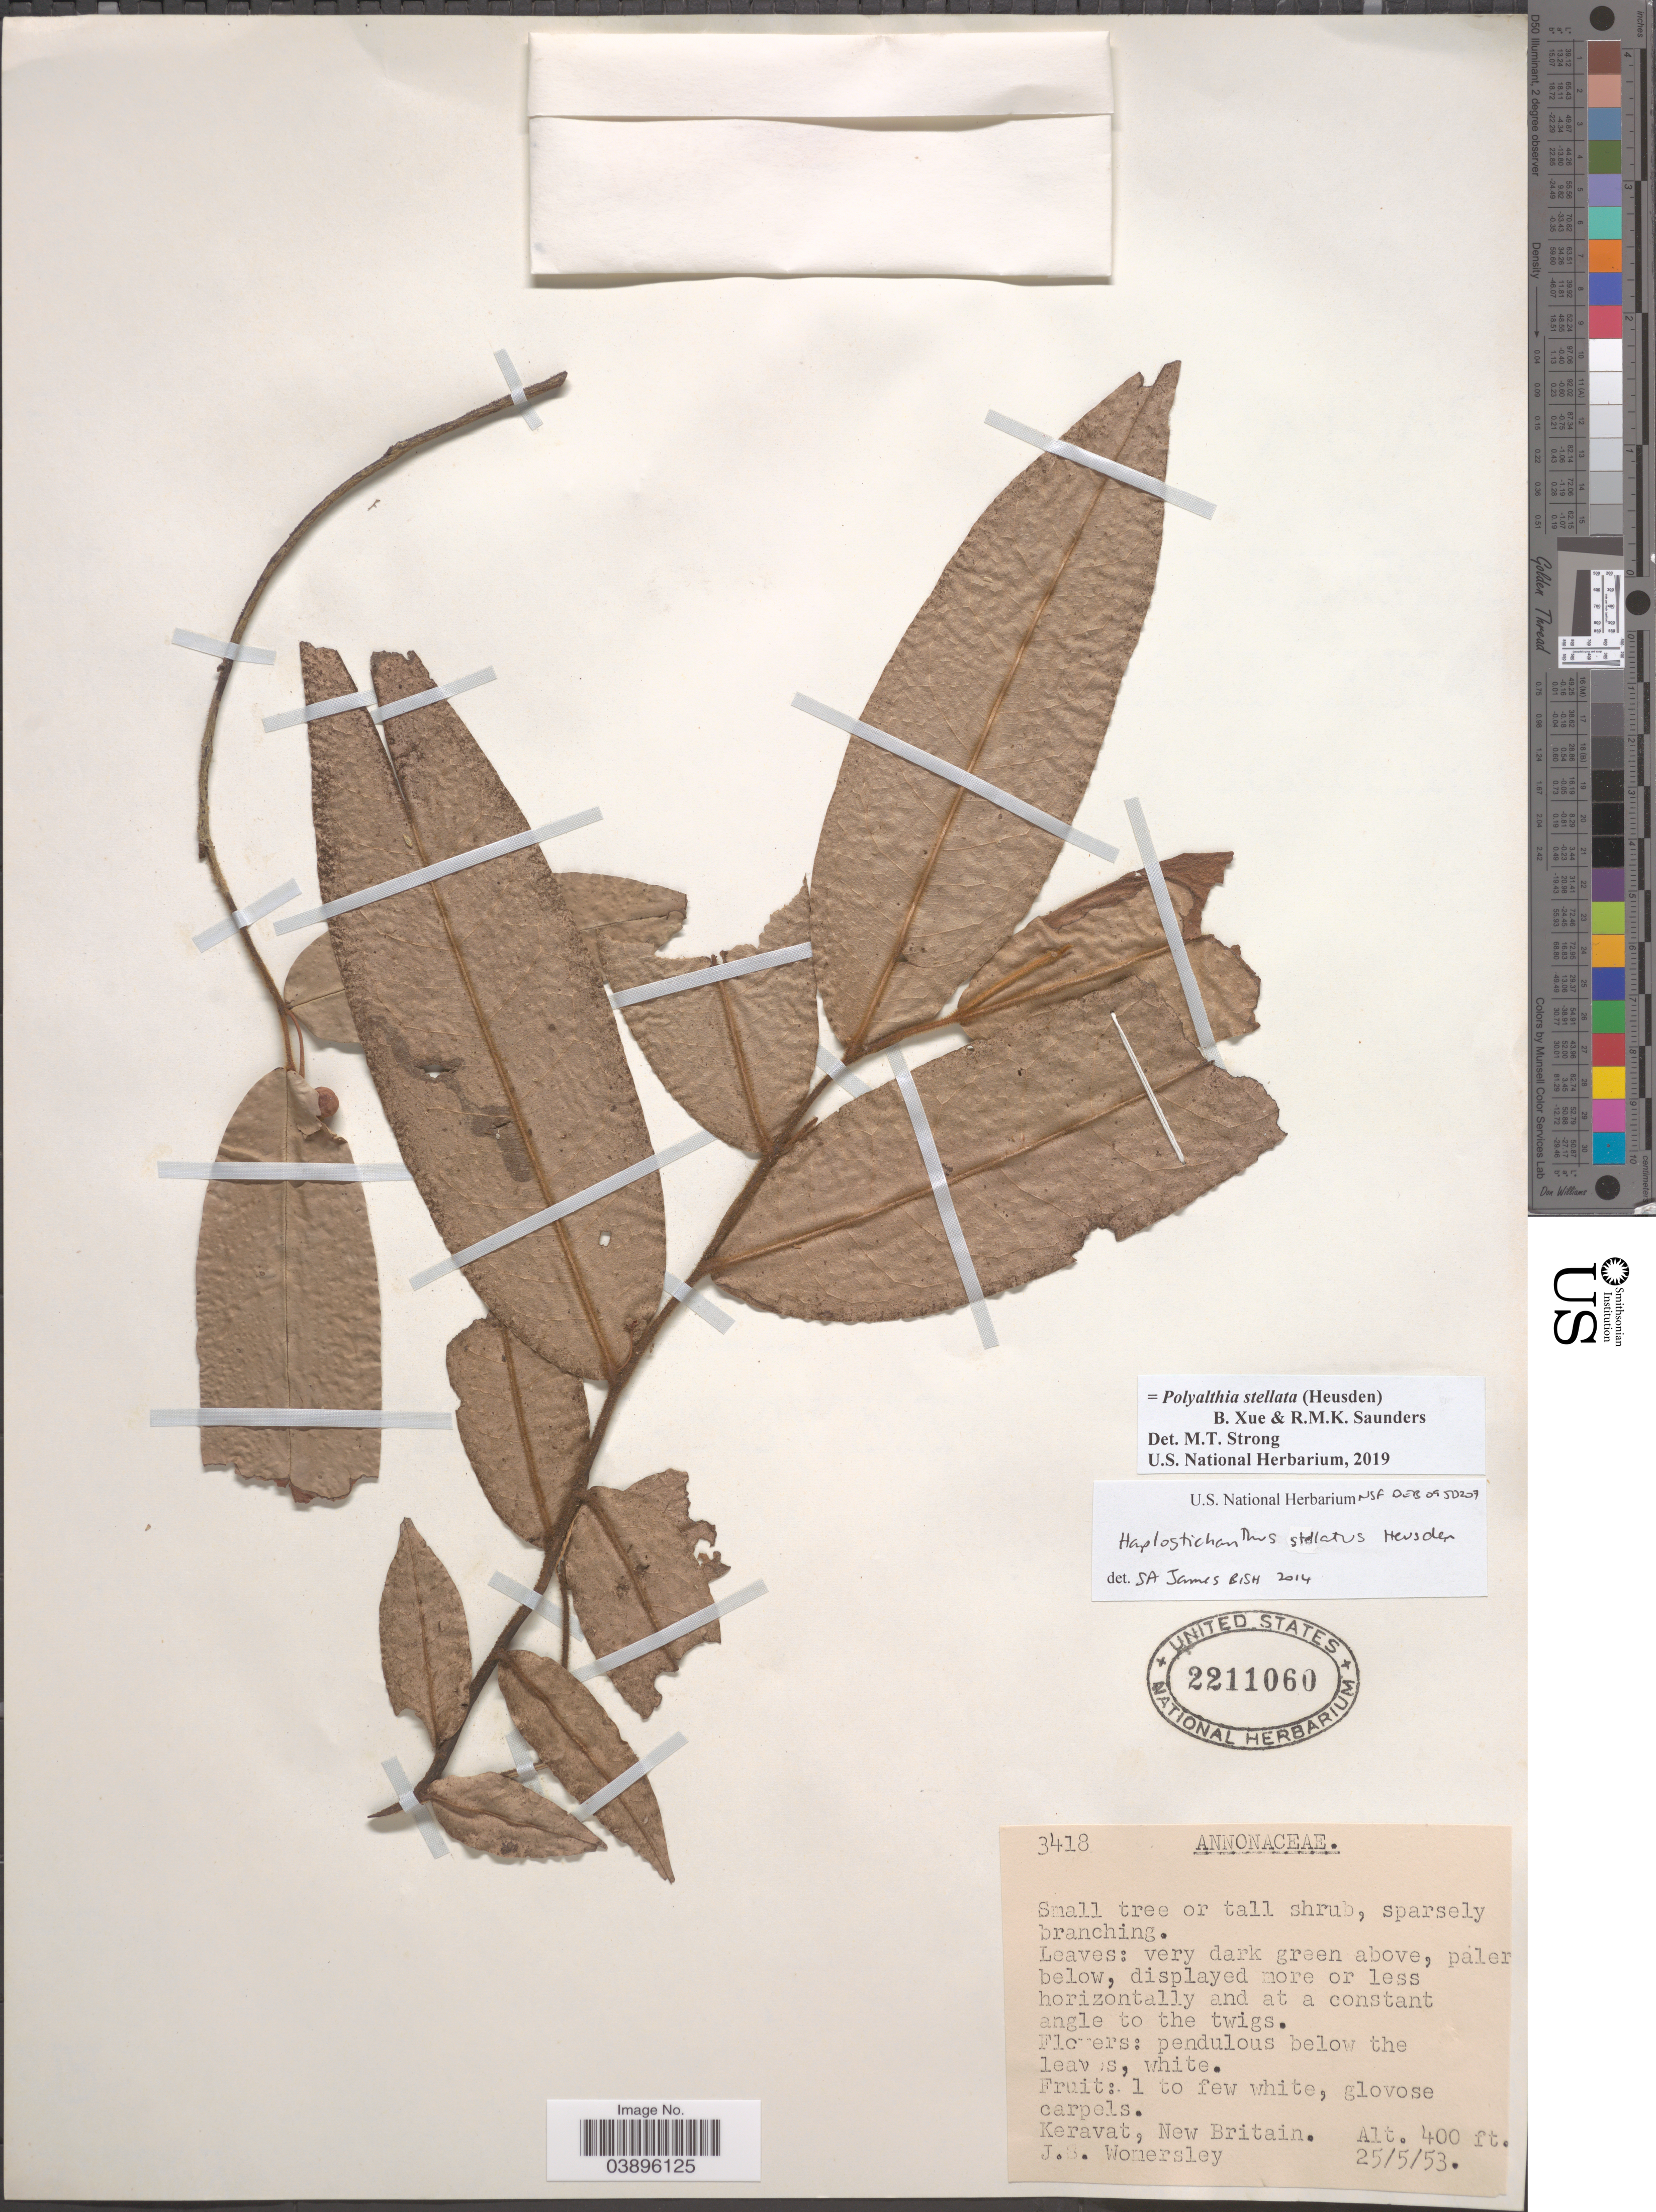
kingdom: Plantae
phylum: Tracheophyta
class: Magnoliopsida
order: Magnoliales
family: Annonaceae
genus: Polyalthia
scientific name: Polyalthia stellata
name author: (Heusden) B. Xue & R.M.K. Saunders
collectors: J. S. Womersley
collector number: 3418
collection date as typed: Transcribed d/m/y: 25/5/53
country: Papua New Guinea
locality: Keravat, New Britain.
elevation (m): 122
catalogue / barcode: US 2211060